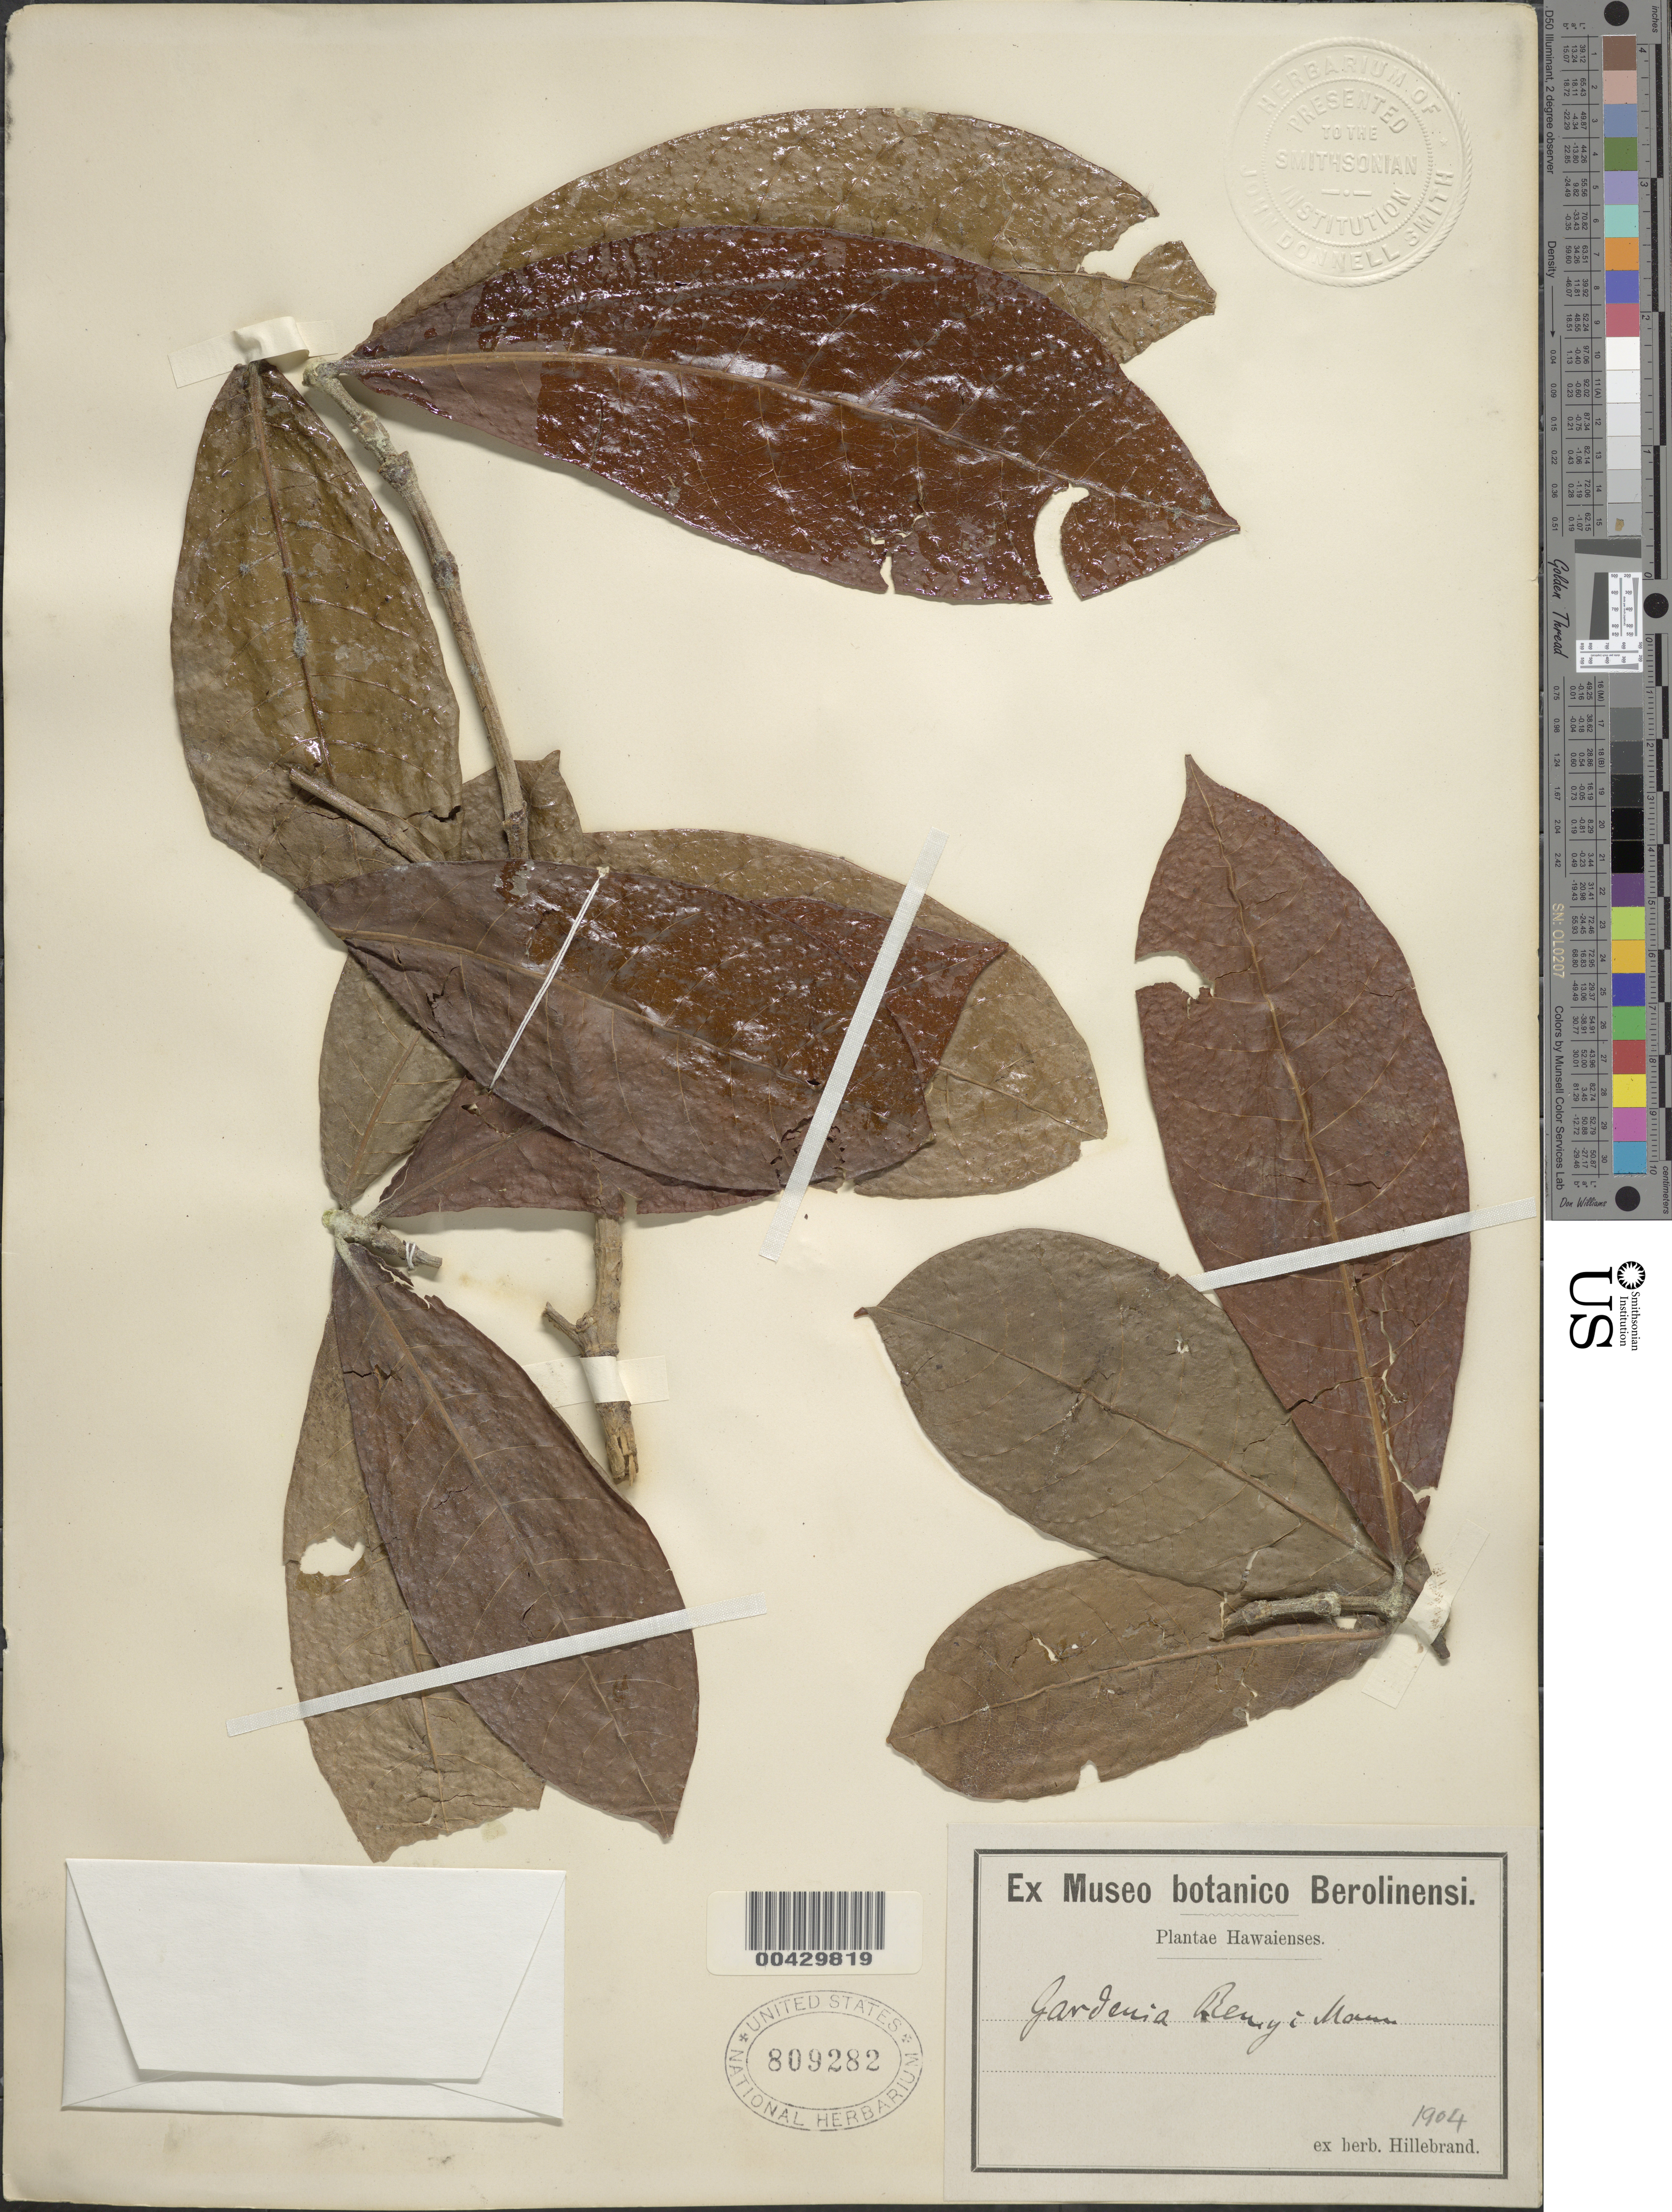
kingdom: Plantae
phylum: Tracheophyta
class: Magnoliopsida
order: Gentianales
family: Rubiaceae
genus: Gardenia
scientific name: Gardenia remyi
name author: H. Mann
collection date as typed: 1904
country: United States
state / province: Hawaii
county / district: Hawaii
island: Hawaii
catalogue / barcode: US 809282